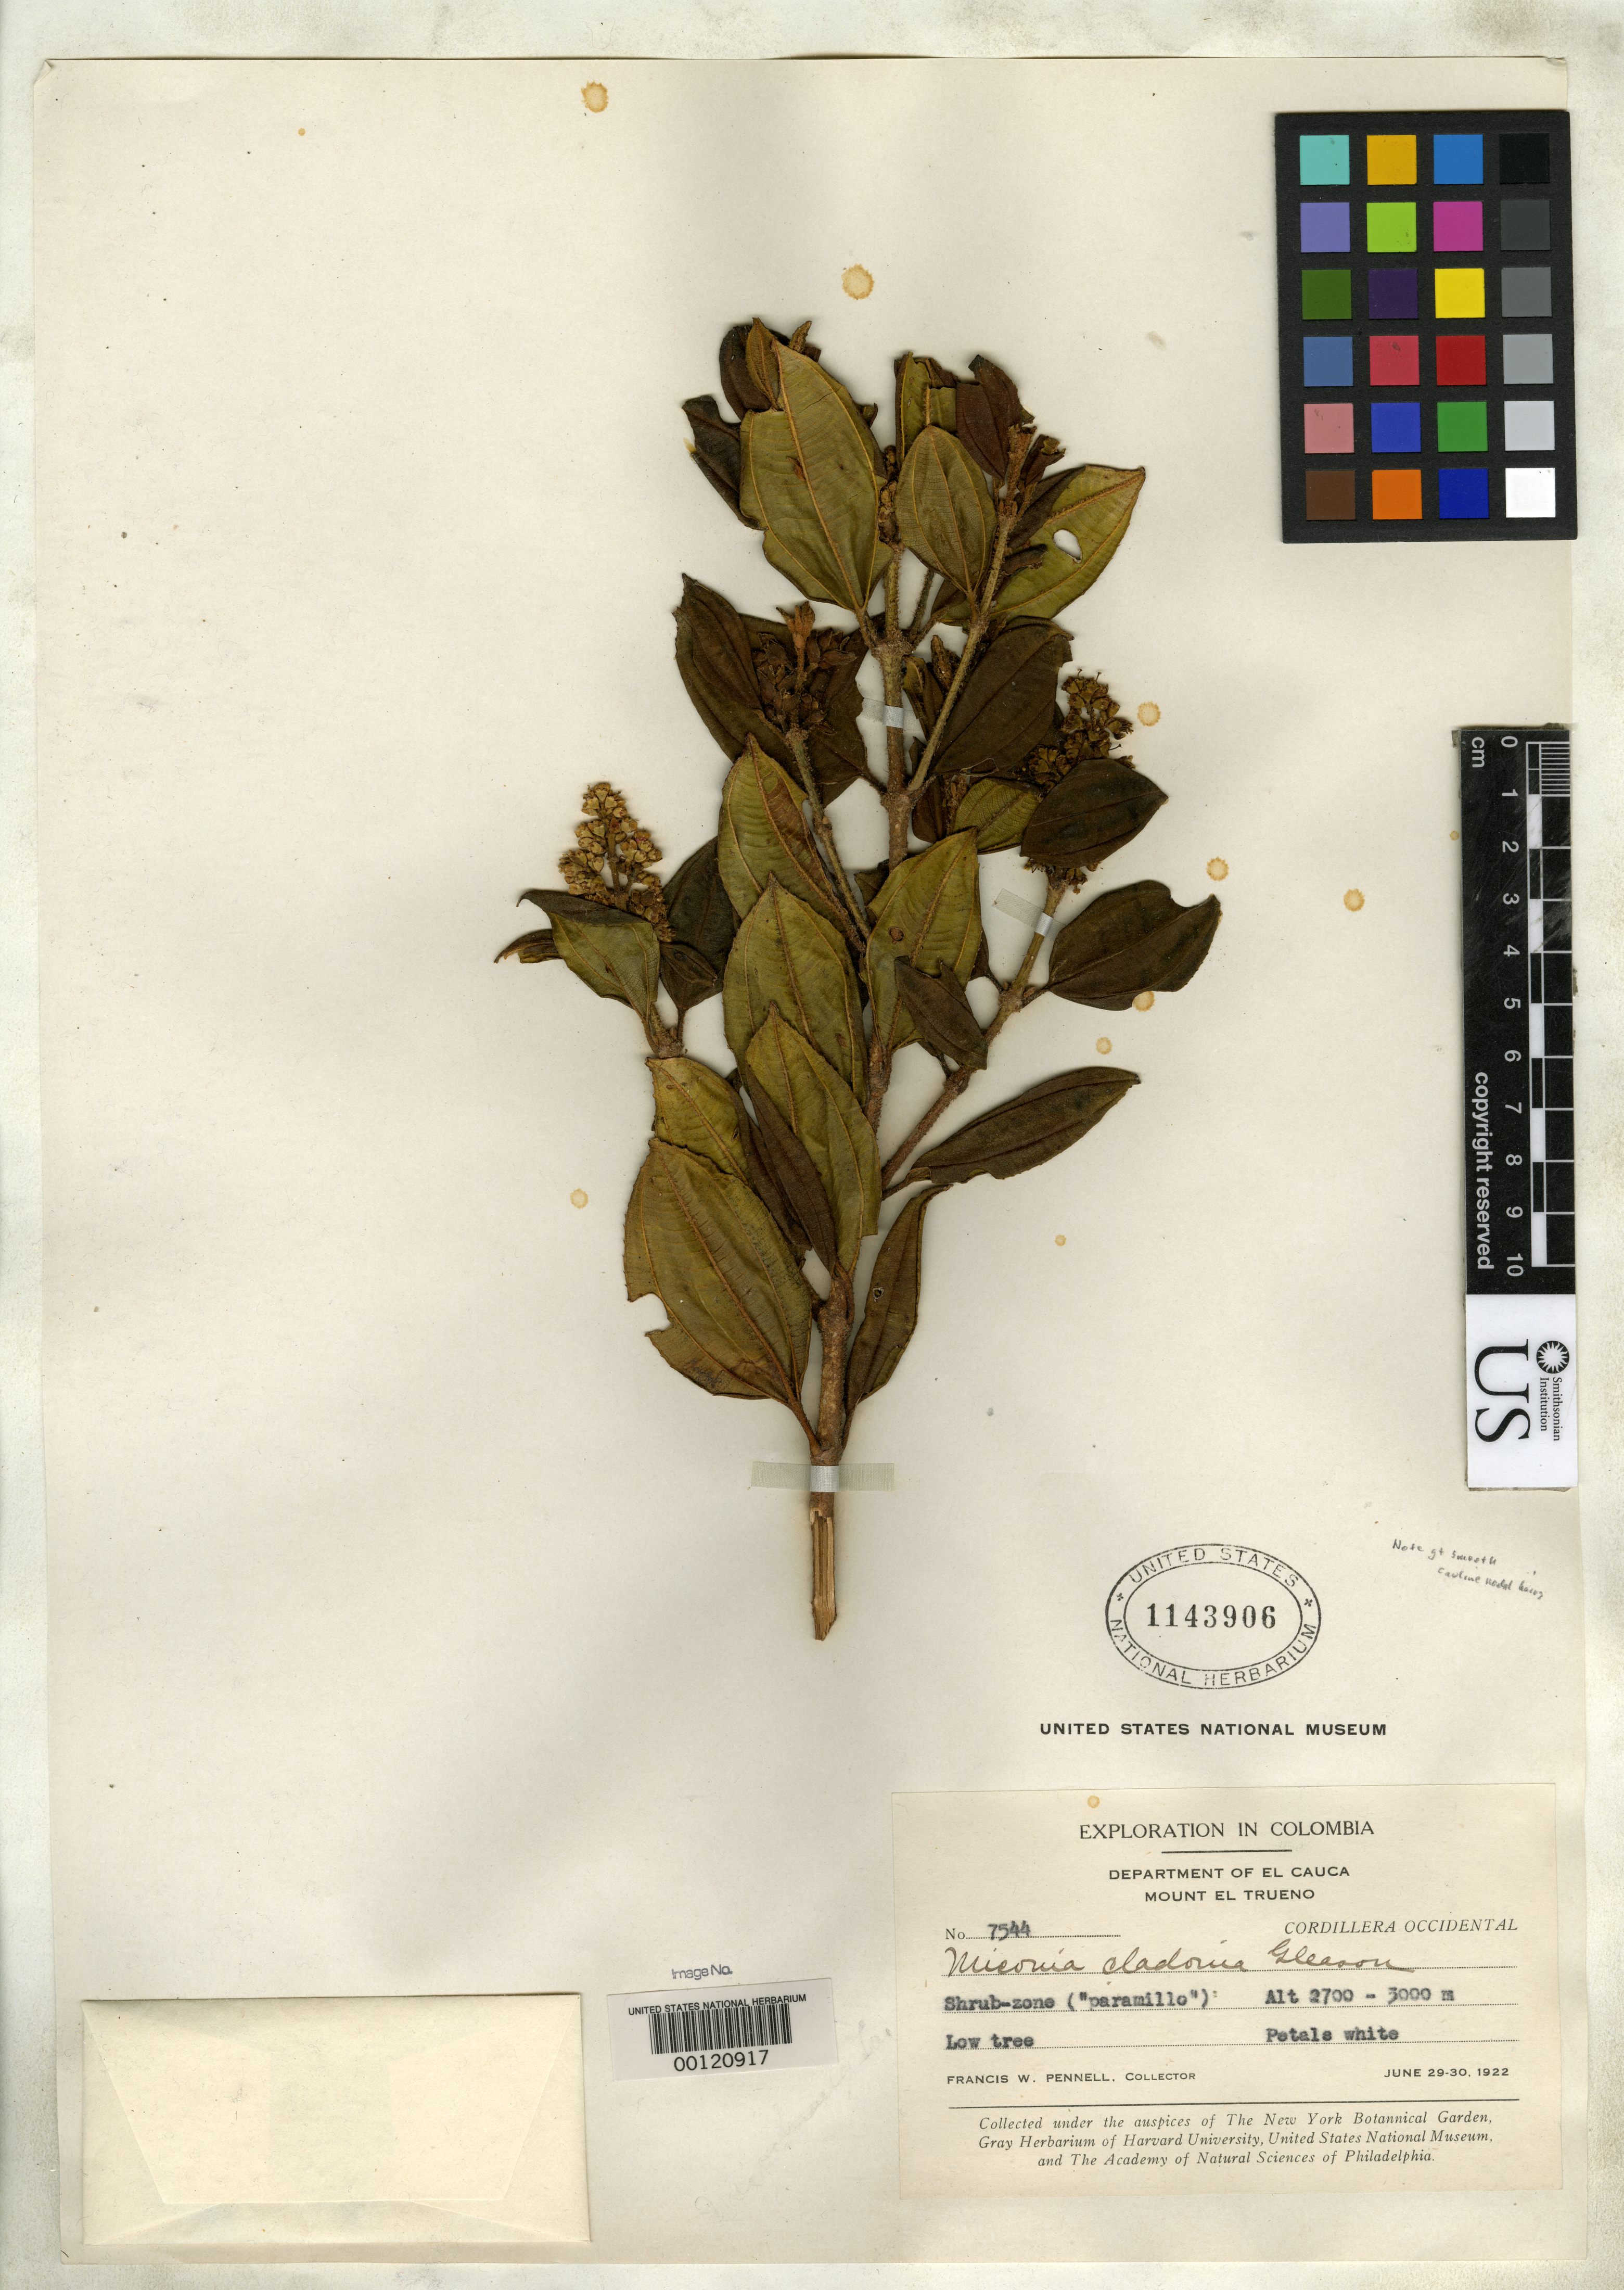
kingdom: Plantae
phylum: Tracheophyta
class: Magnoliopsida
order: Myrtales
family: Melastomataceae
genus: Miconia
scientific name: Miconia cladonia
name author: Gleason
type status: Isotype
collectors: F. W. Pennell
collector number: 7544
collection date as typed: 29 Jun 1922 to 30 Jun 1922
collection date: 1922-06-29/1922-06-30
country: Colombia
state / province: Cauca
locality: Mt. El Trueno.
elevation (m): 2700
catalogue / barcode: US 1143906